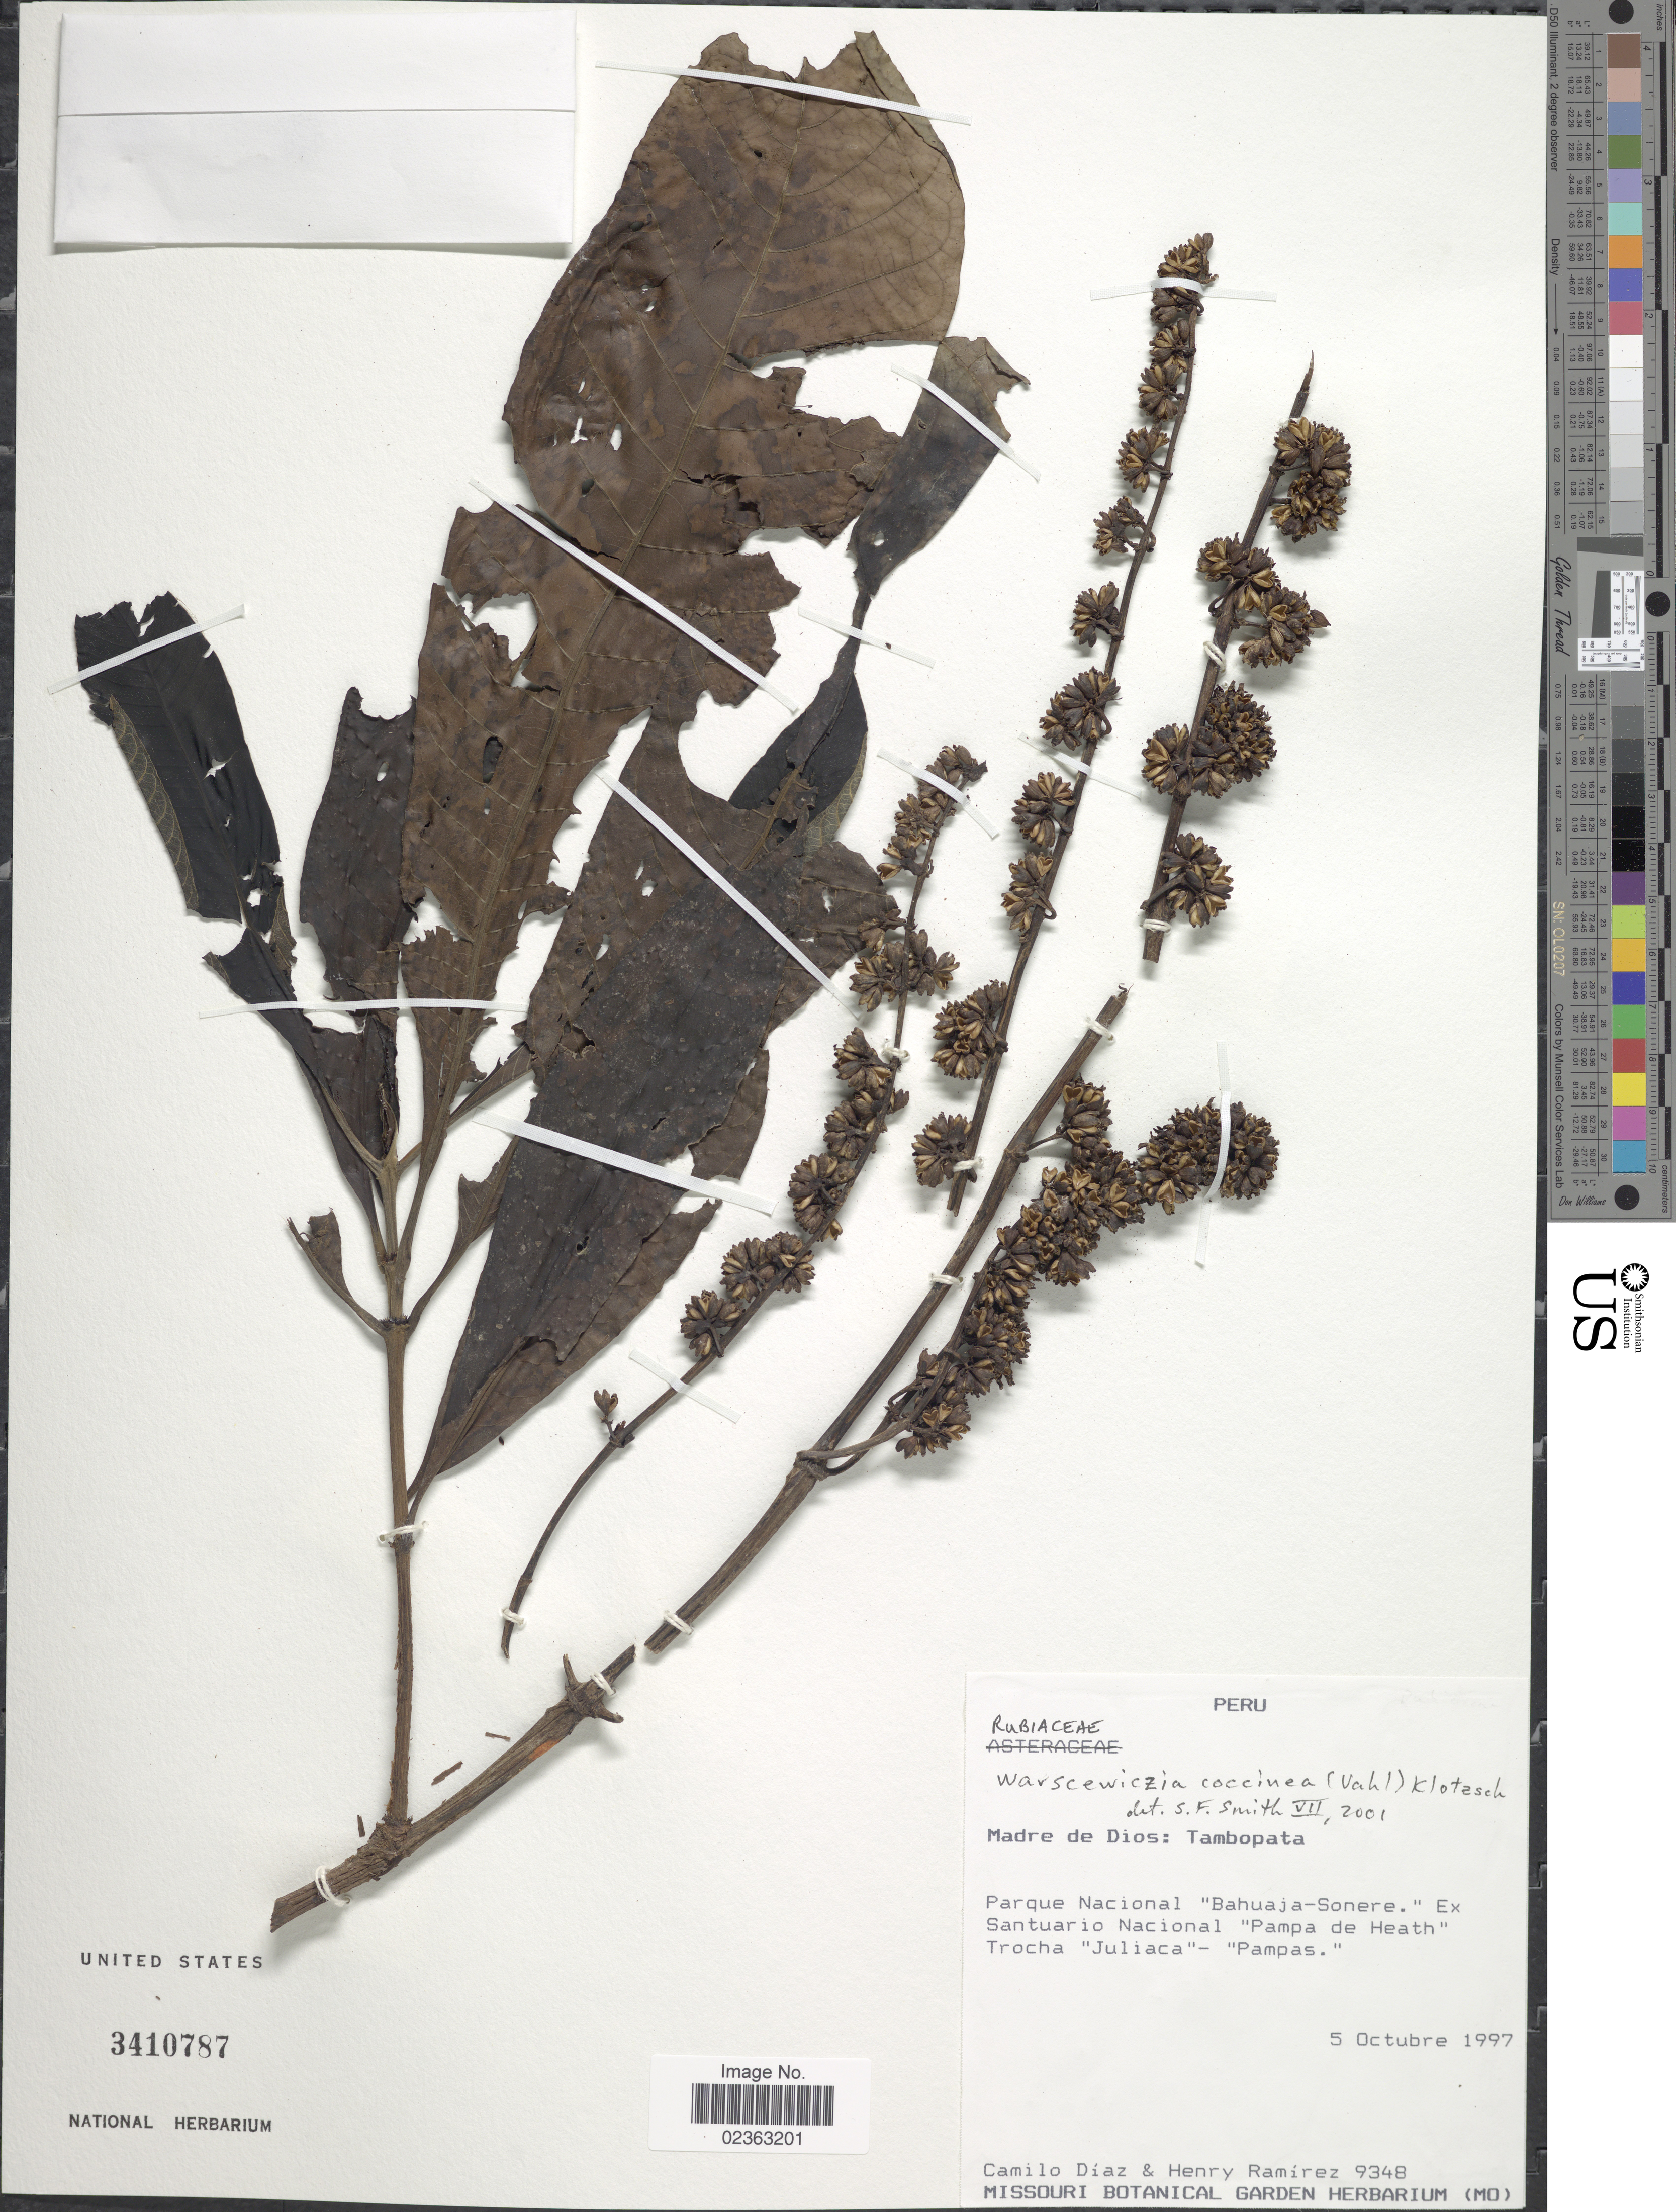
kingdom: Plantae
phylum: Tracheophyta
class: Magnoliopsida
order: Gentianales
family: Rubiaceae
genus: Warszewiczia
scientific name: Warszewiczia coccinea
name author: (Vahl) Klotzsch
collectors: C. Díaz & H. Ramirez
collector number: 9348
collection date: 1997-10-05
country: Peru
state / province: Madre de Dios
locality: Tambopata, Parque Nacional "Bahuaja-Sonere", Ex Santuario Nacional "Pampa de Heath", Trocha "Juliaca"- "Pampas"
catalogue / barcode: US 3410787